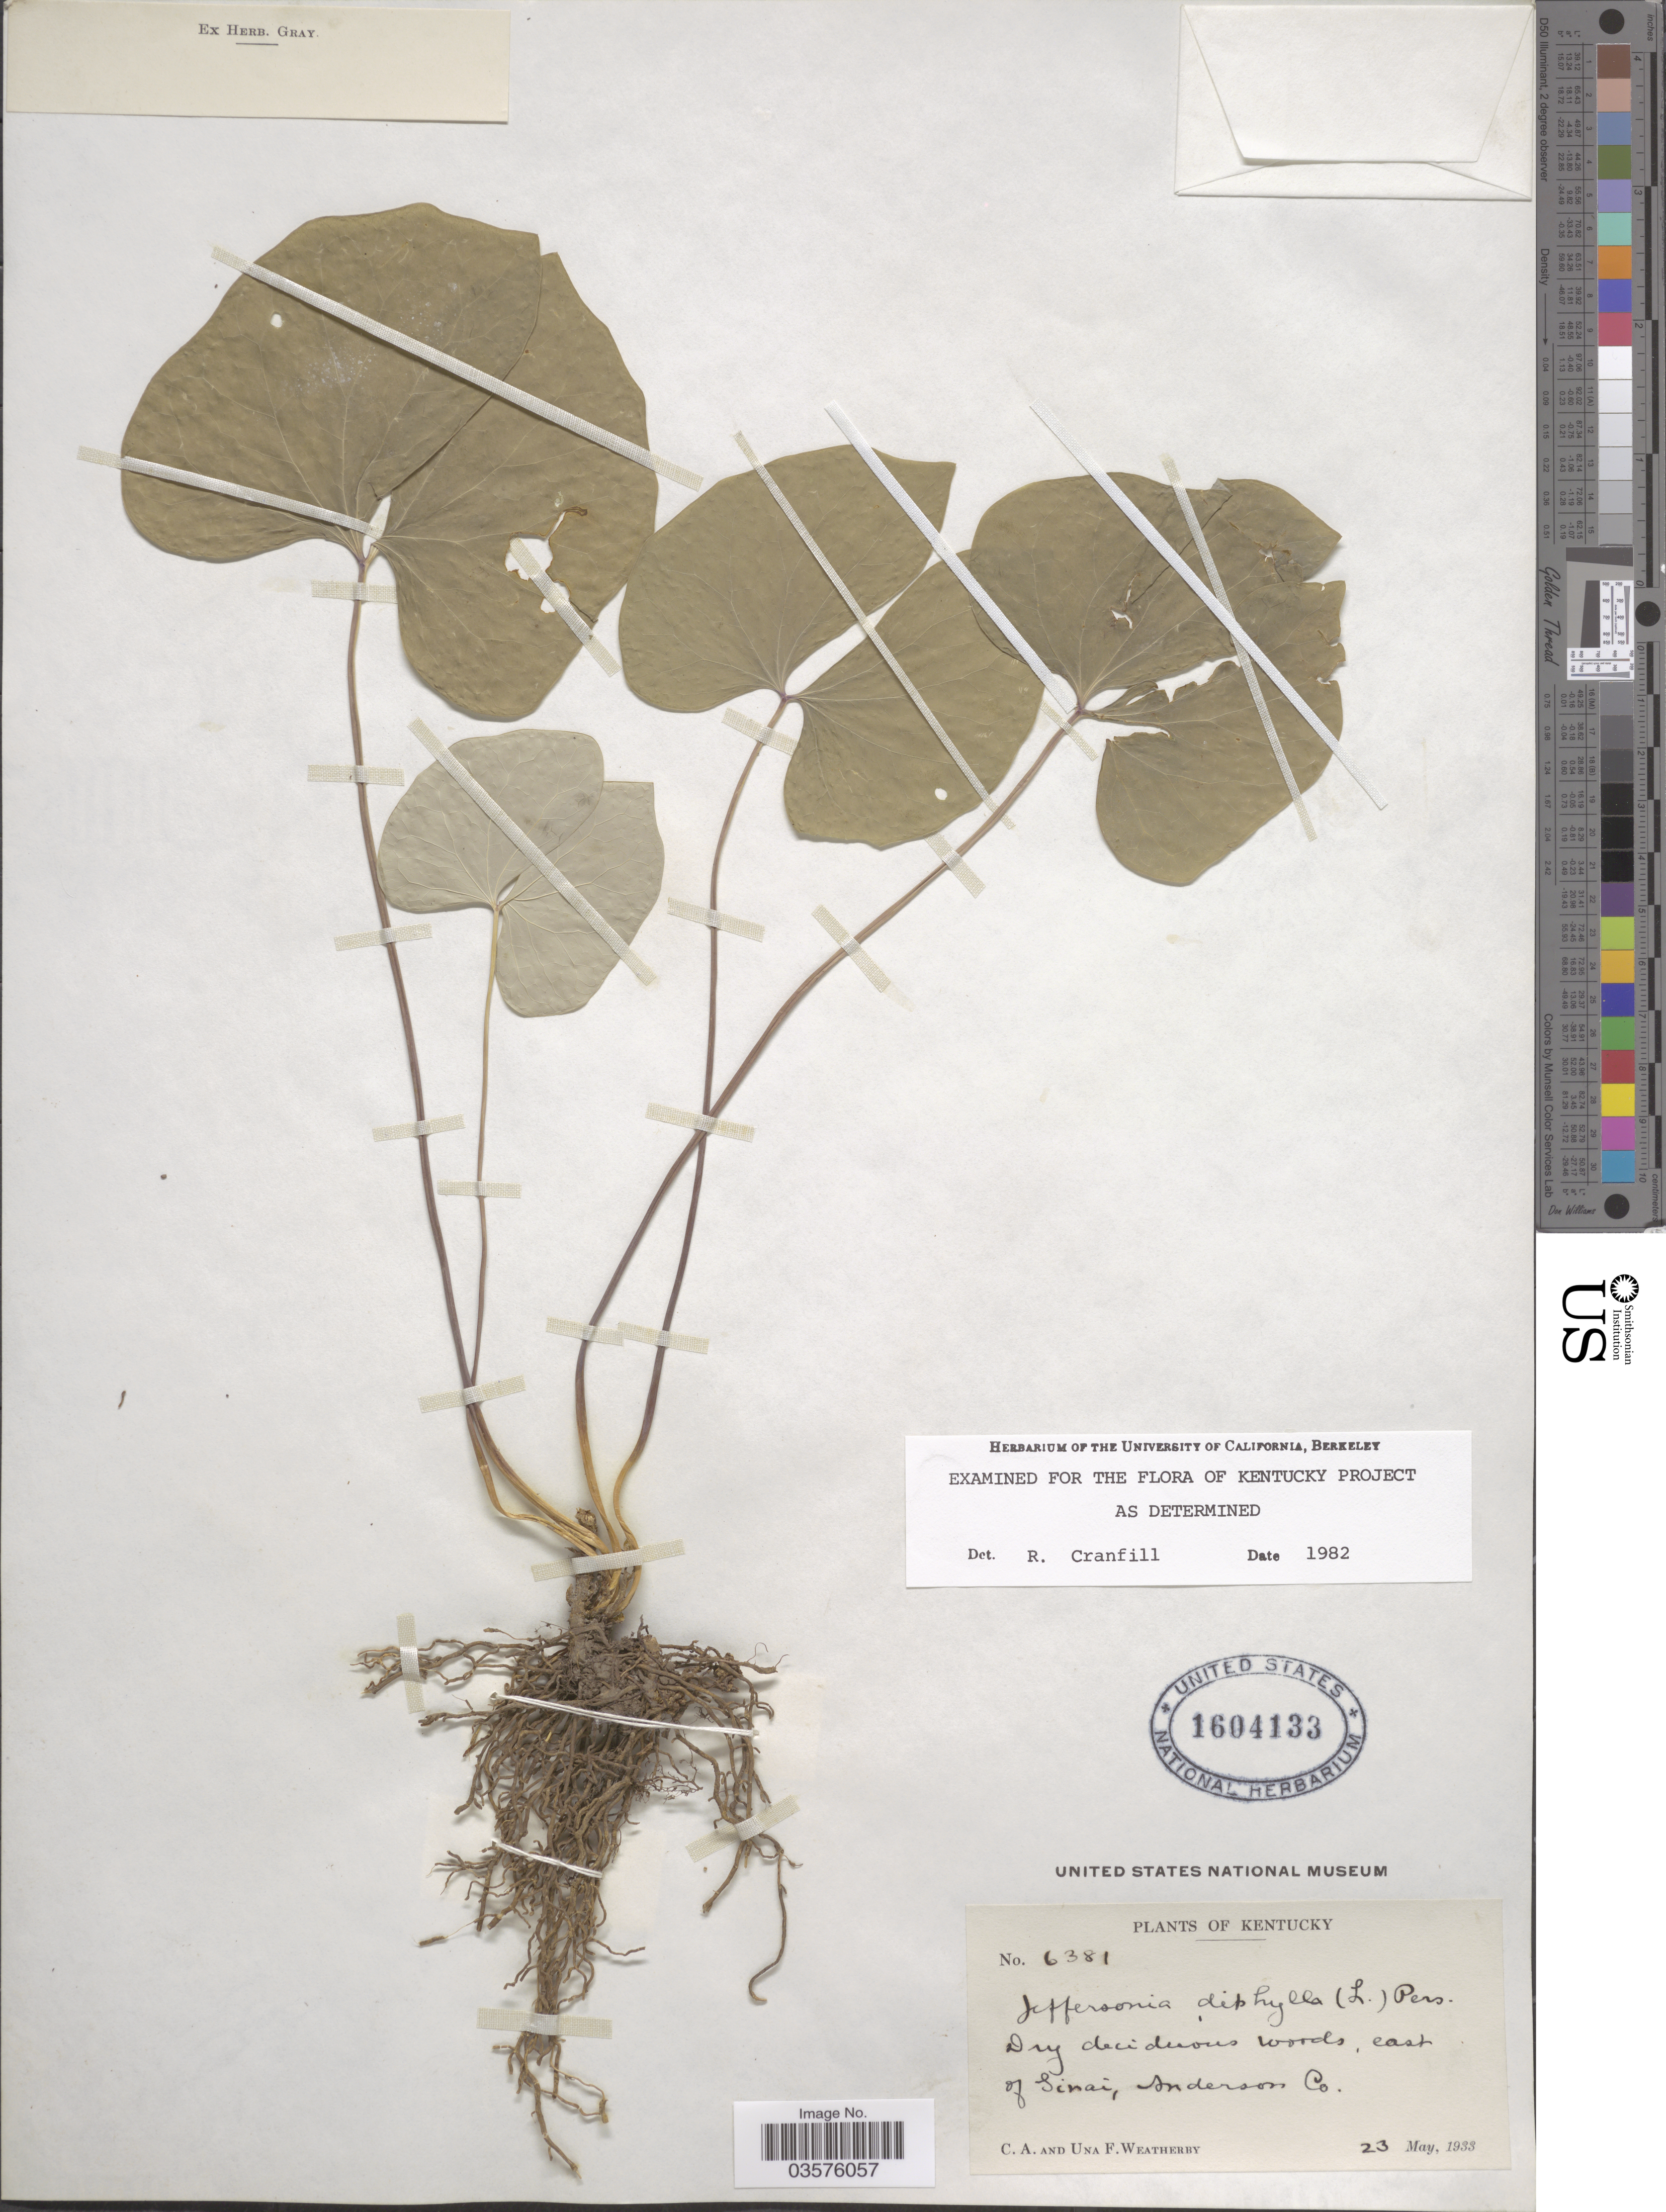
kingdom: Plantae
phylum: Tracheophyta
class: Magnoliopsida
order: Ranunculales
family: Berberidaceae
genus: Jeffersonia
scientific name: Jeffersonia diphylla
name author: (L.) Pers.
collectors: C. A. Weatherby & U. Weatherby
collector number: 6381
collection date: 1933-05-23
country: United States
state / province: Kentucky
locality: East of Sinai, Anderson Co.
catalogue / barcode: US 1604133